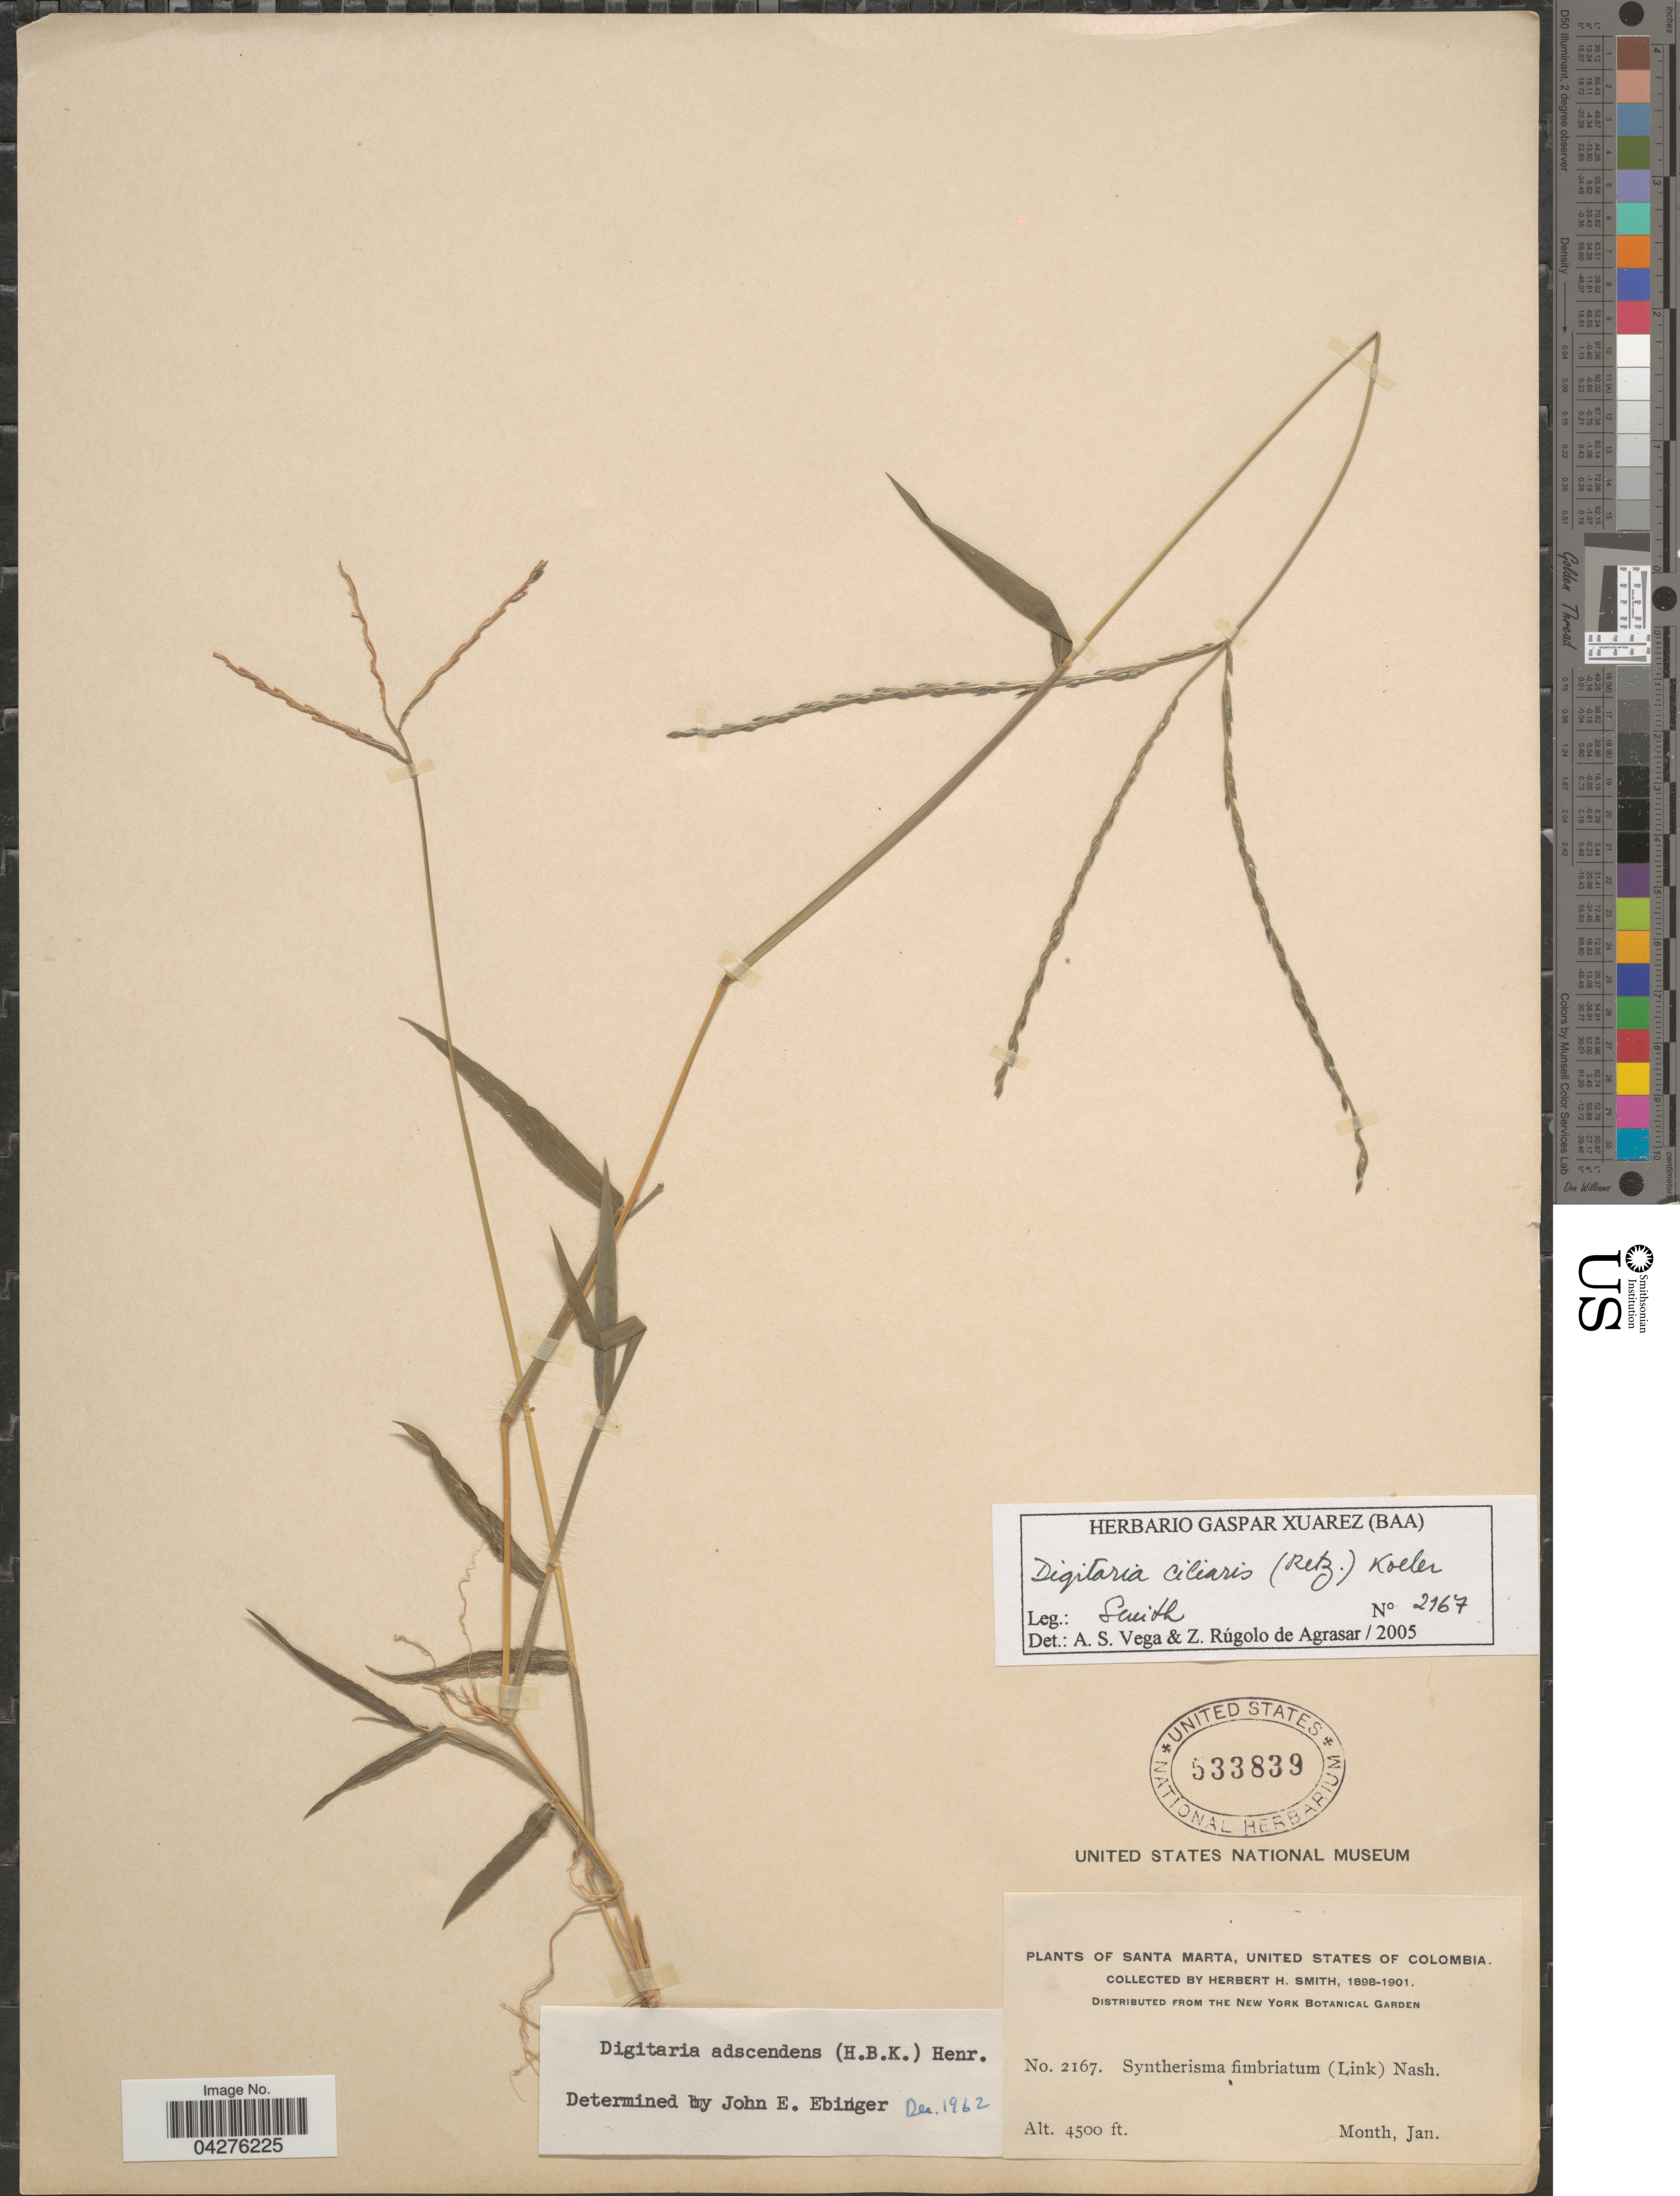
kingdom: Plantae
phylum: Tracheophyta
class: Liliopsida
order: Poales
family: Poaceae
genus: Digitaria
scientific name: Digitaria ciliaris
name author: (Retz.) Koeler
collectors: Herbert H. Smith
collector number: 2167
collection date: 1898-01/1901-01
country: Colombia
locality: Santa Marta, United States of Colombia.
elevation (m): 1372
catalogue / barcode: US 533839